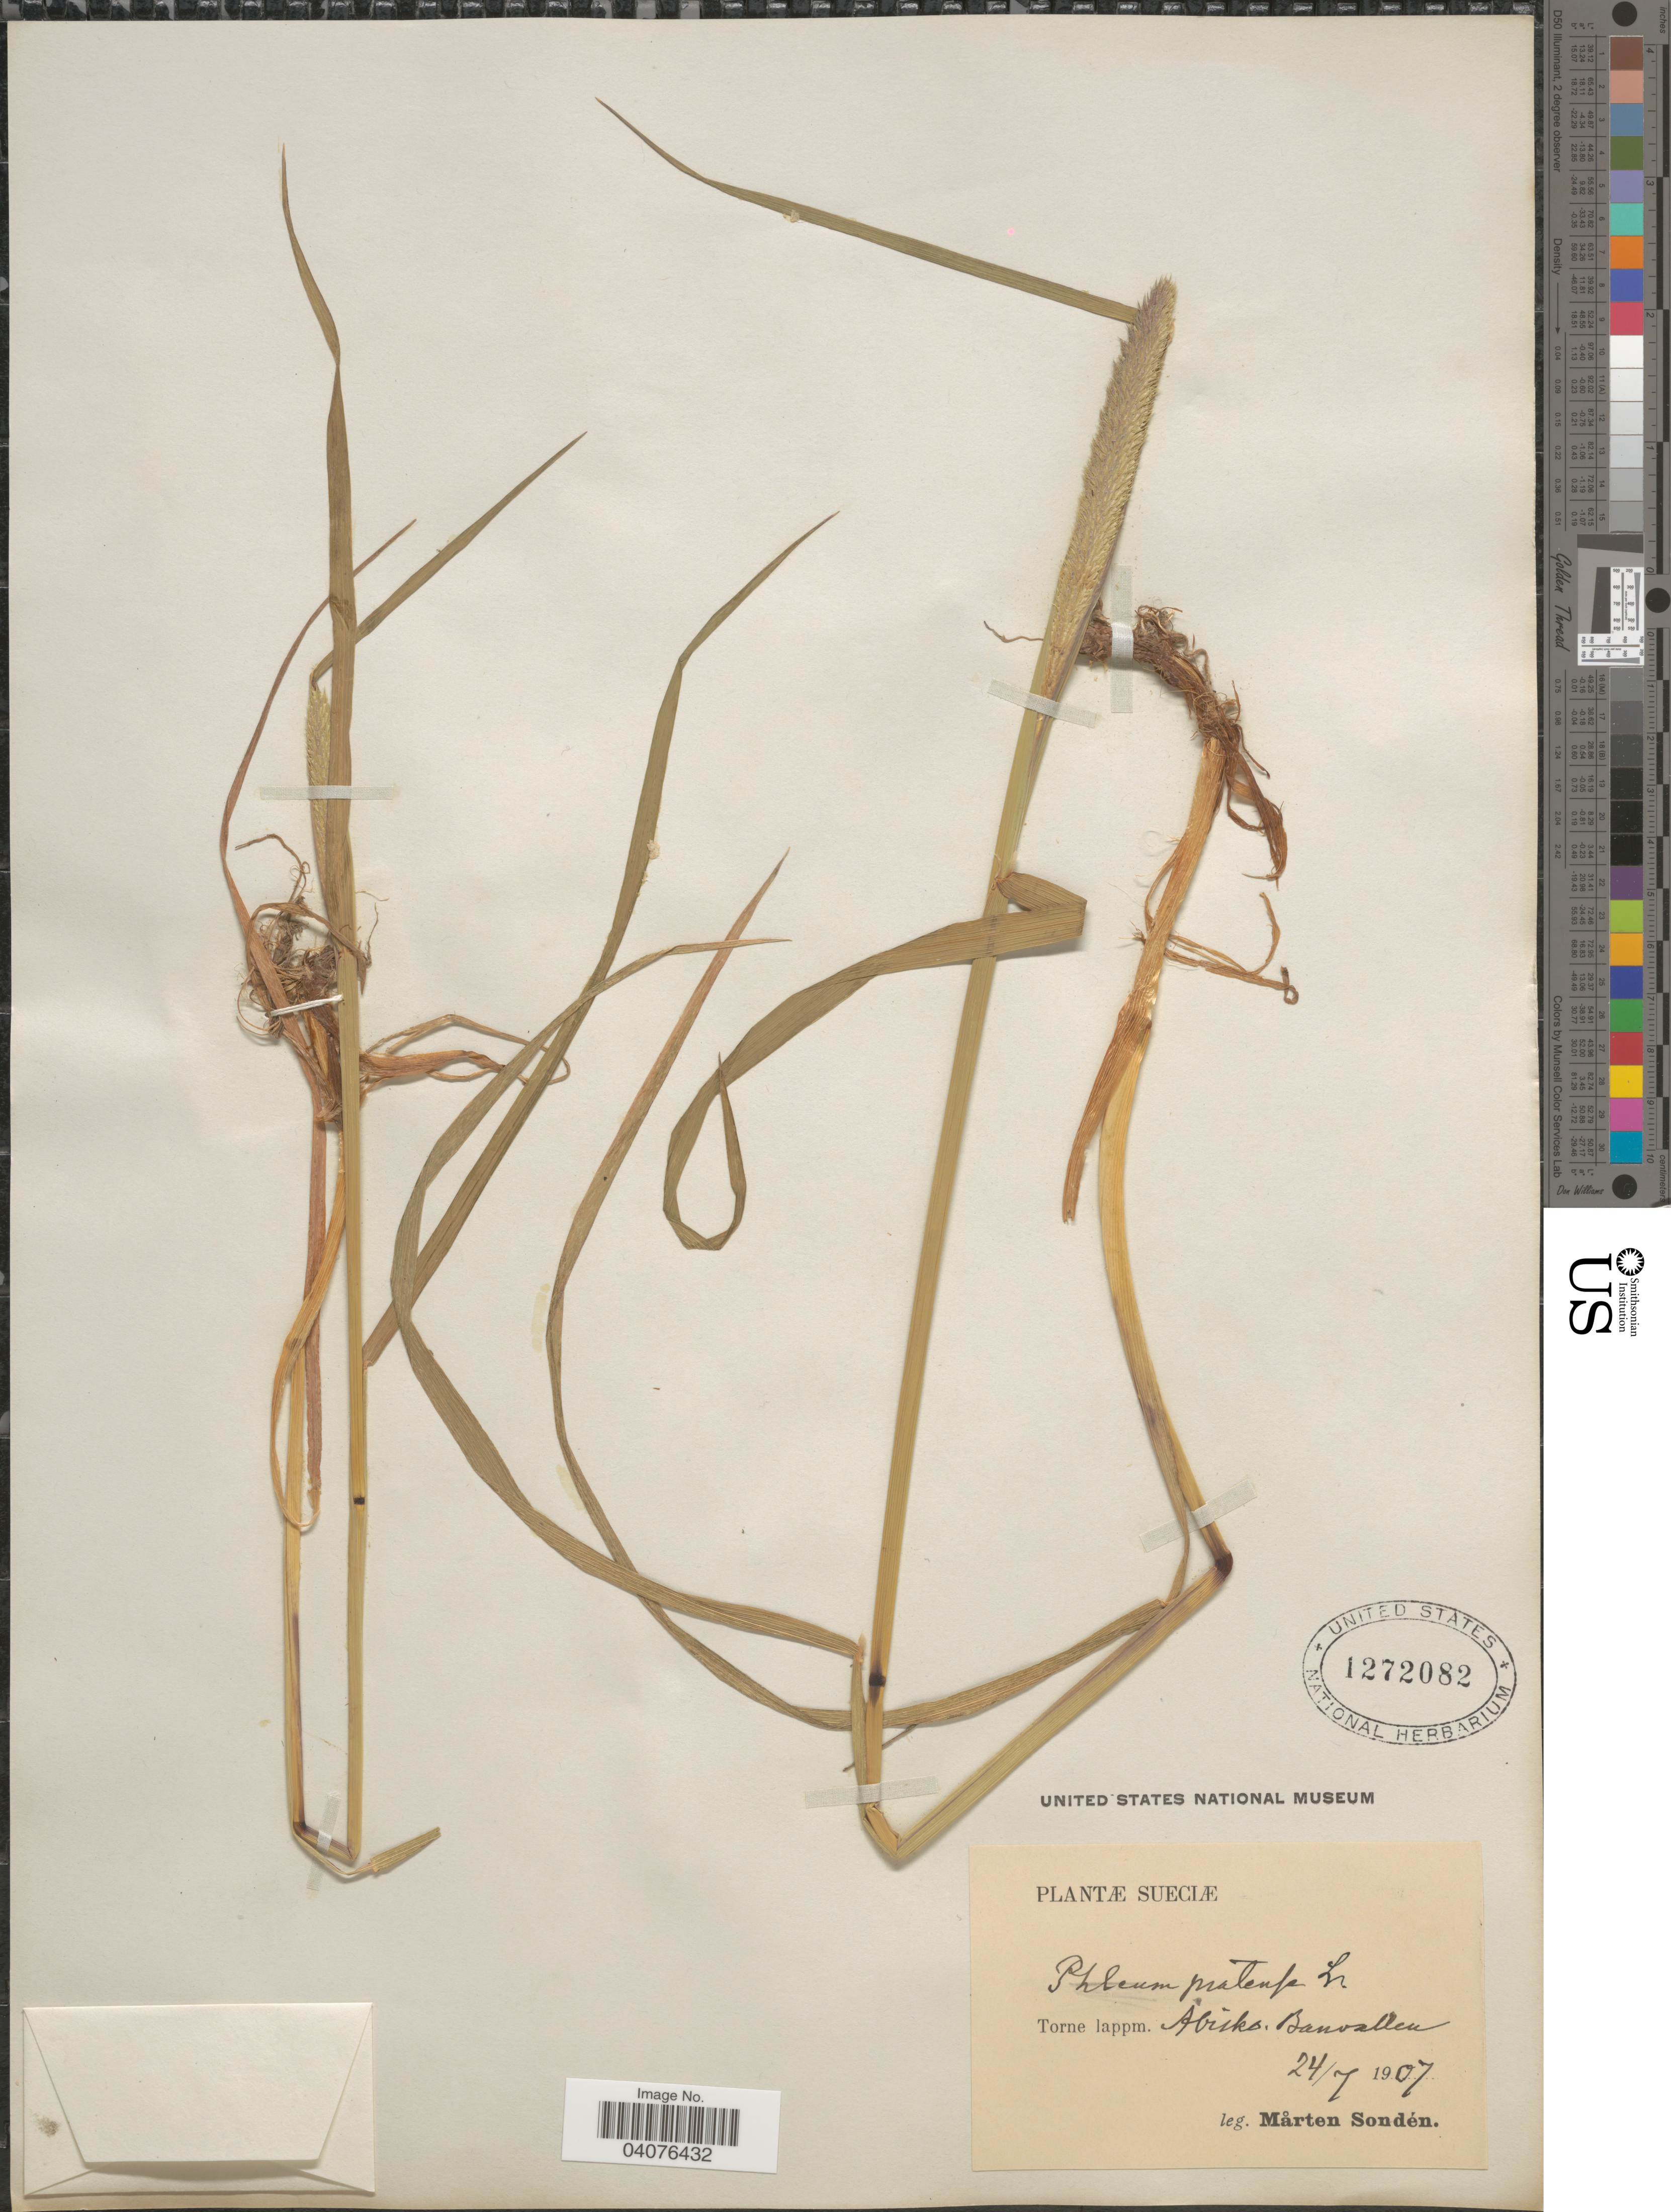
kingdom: Plantae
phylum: Tracheophyta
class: Liliopsida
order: Poales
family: Poaceae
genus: Phleum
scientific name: Phleum pratense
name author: L.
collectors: M. Sondén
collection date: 1907-07-24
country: Sweden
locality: Sueciæ. Torne lappm. Abisko. Banvallen.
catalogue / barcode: US 1272082